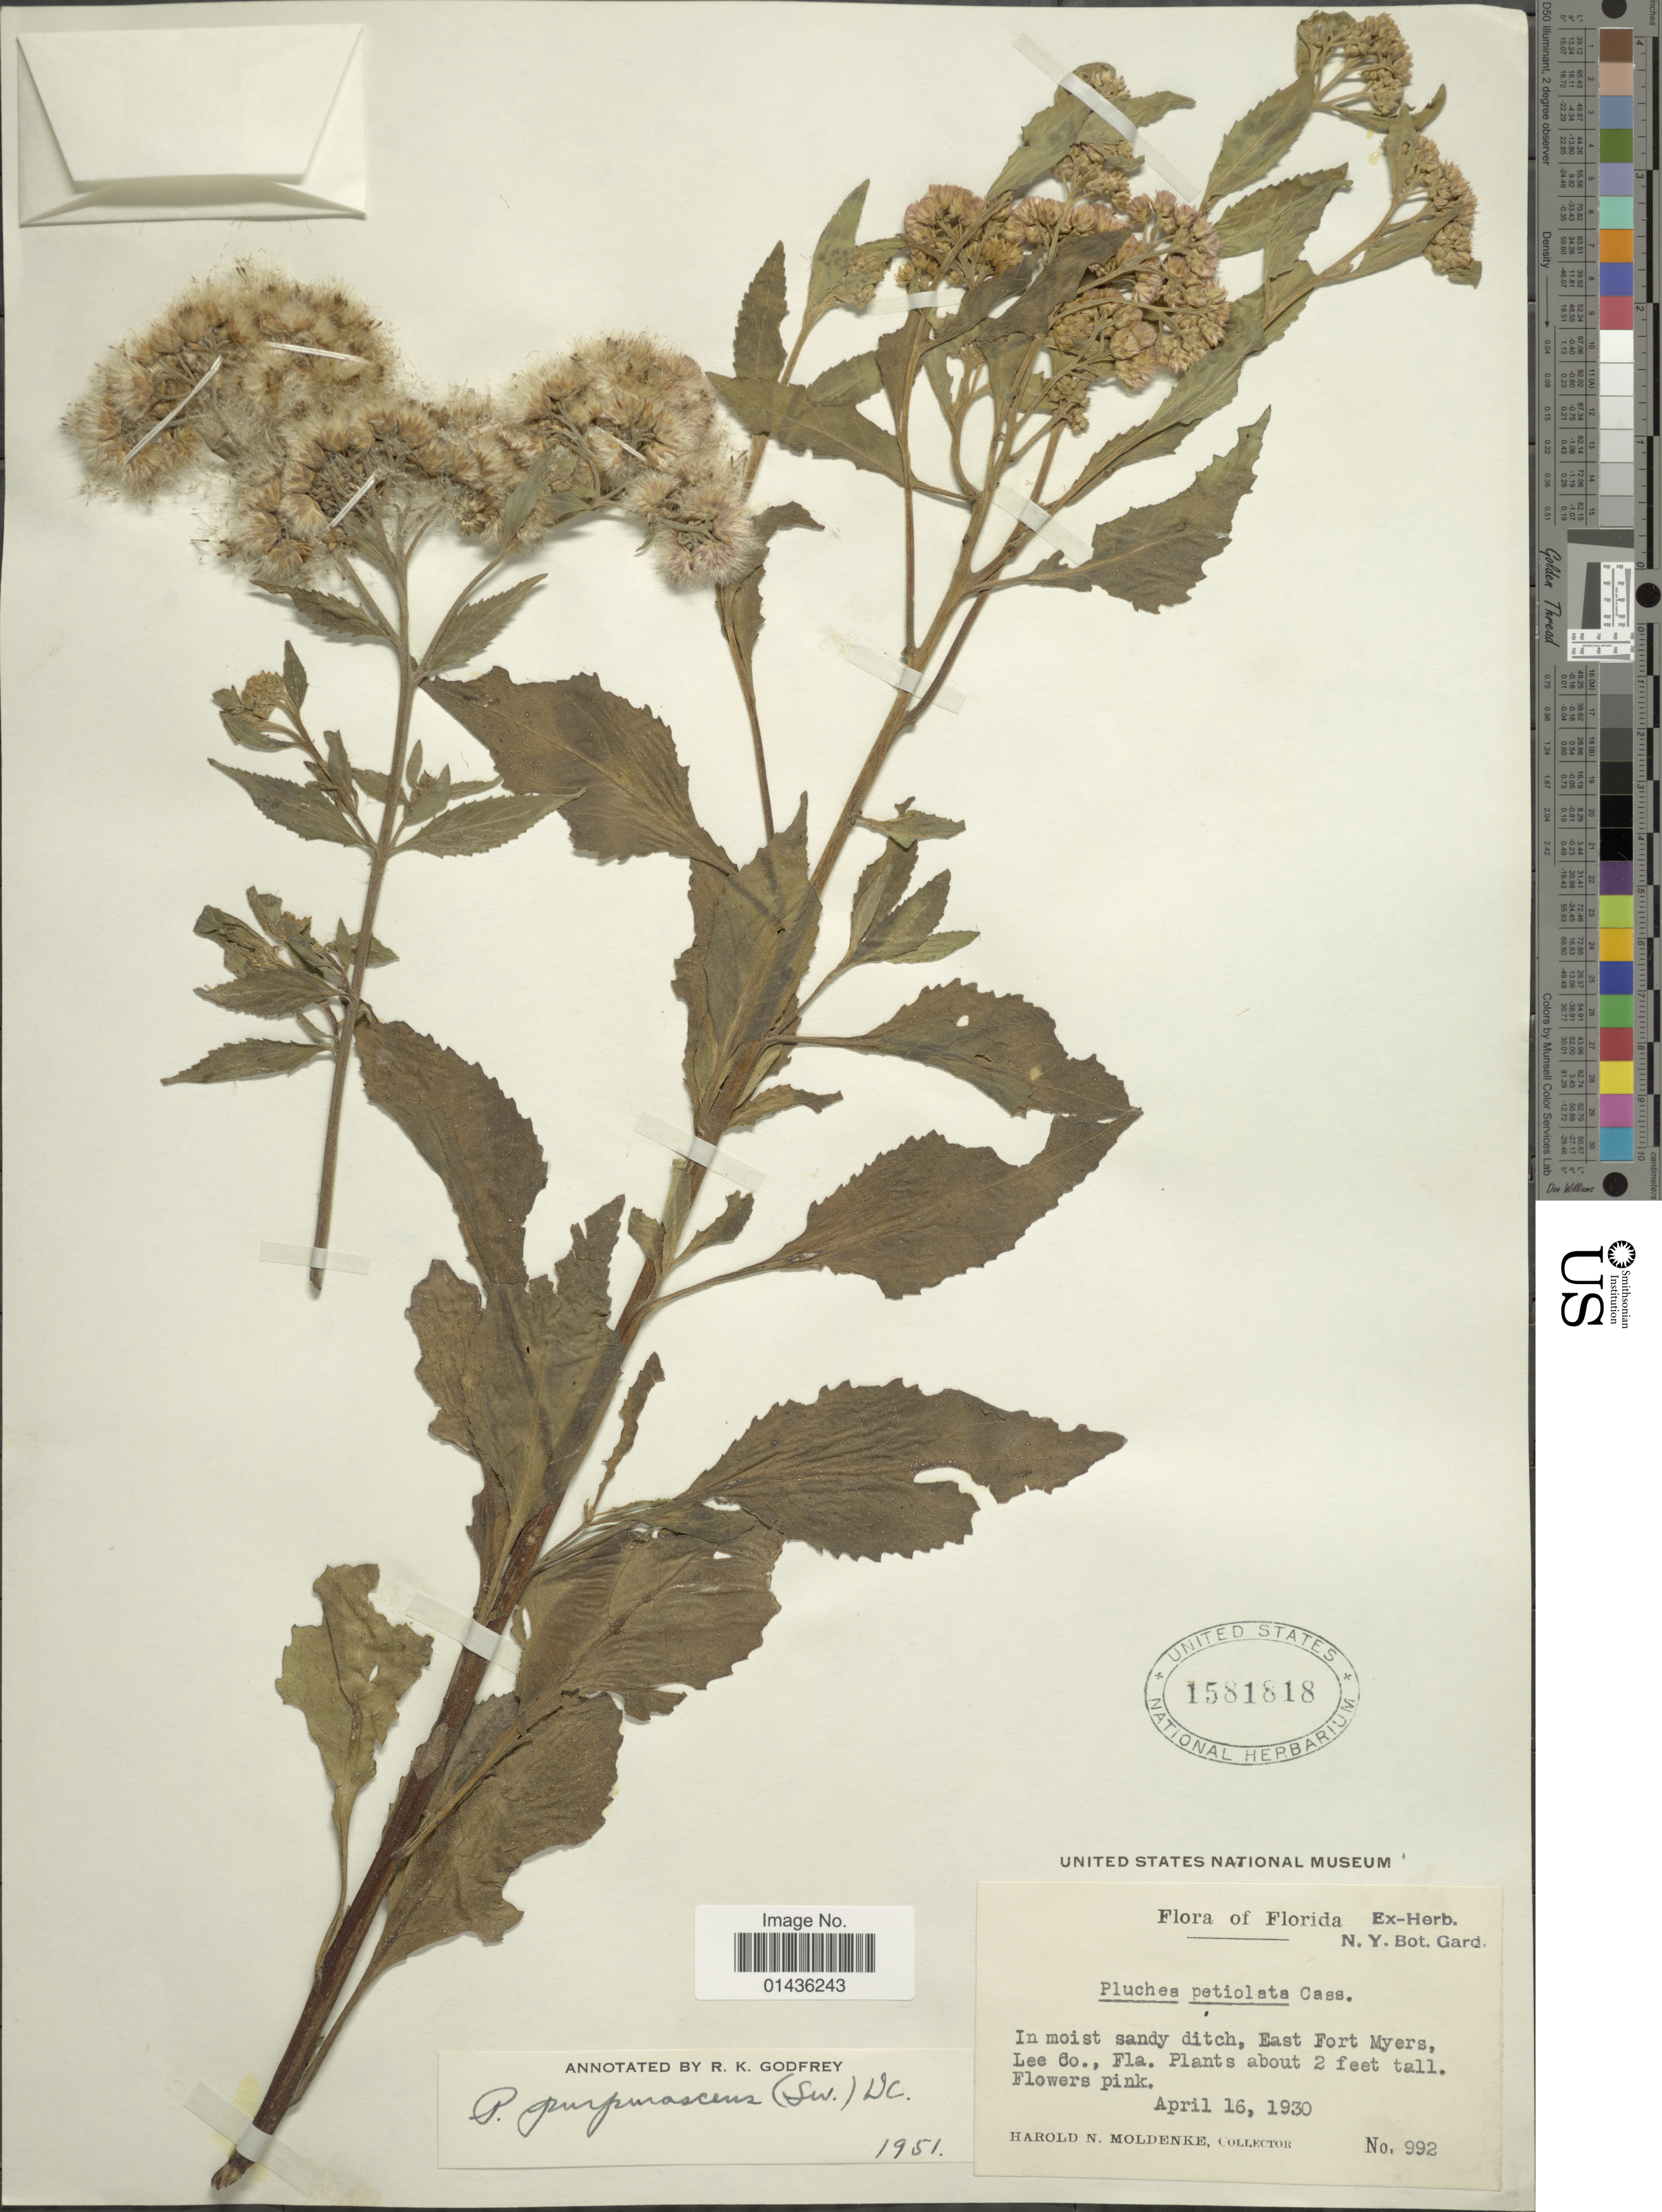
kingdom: Plantae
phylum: Tracheophyta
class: Magnoliopsida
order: Asterales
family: Asteraceae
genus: Pluchea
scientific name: Pluchea odorata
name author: (L.) Cass.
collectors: H. N. Moldenke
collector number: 992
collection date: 1930-04-16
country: United States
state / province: Florida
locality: East Fort Myers, Lee Co., Fla.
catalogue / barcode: US 1581818